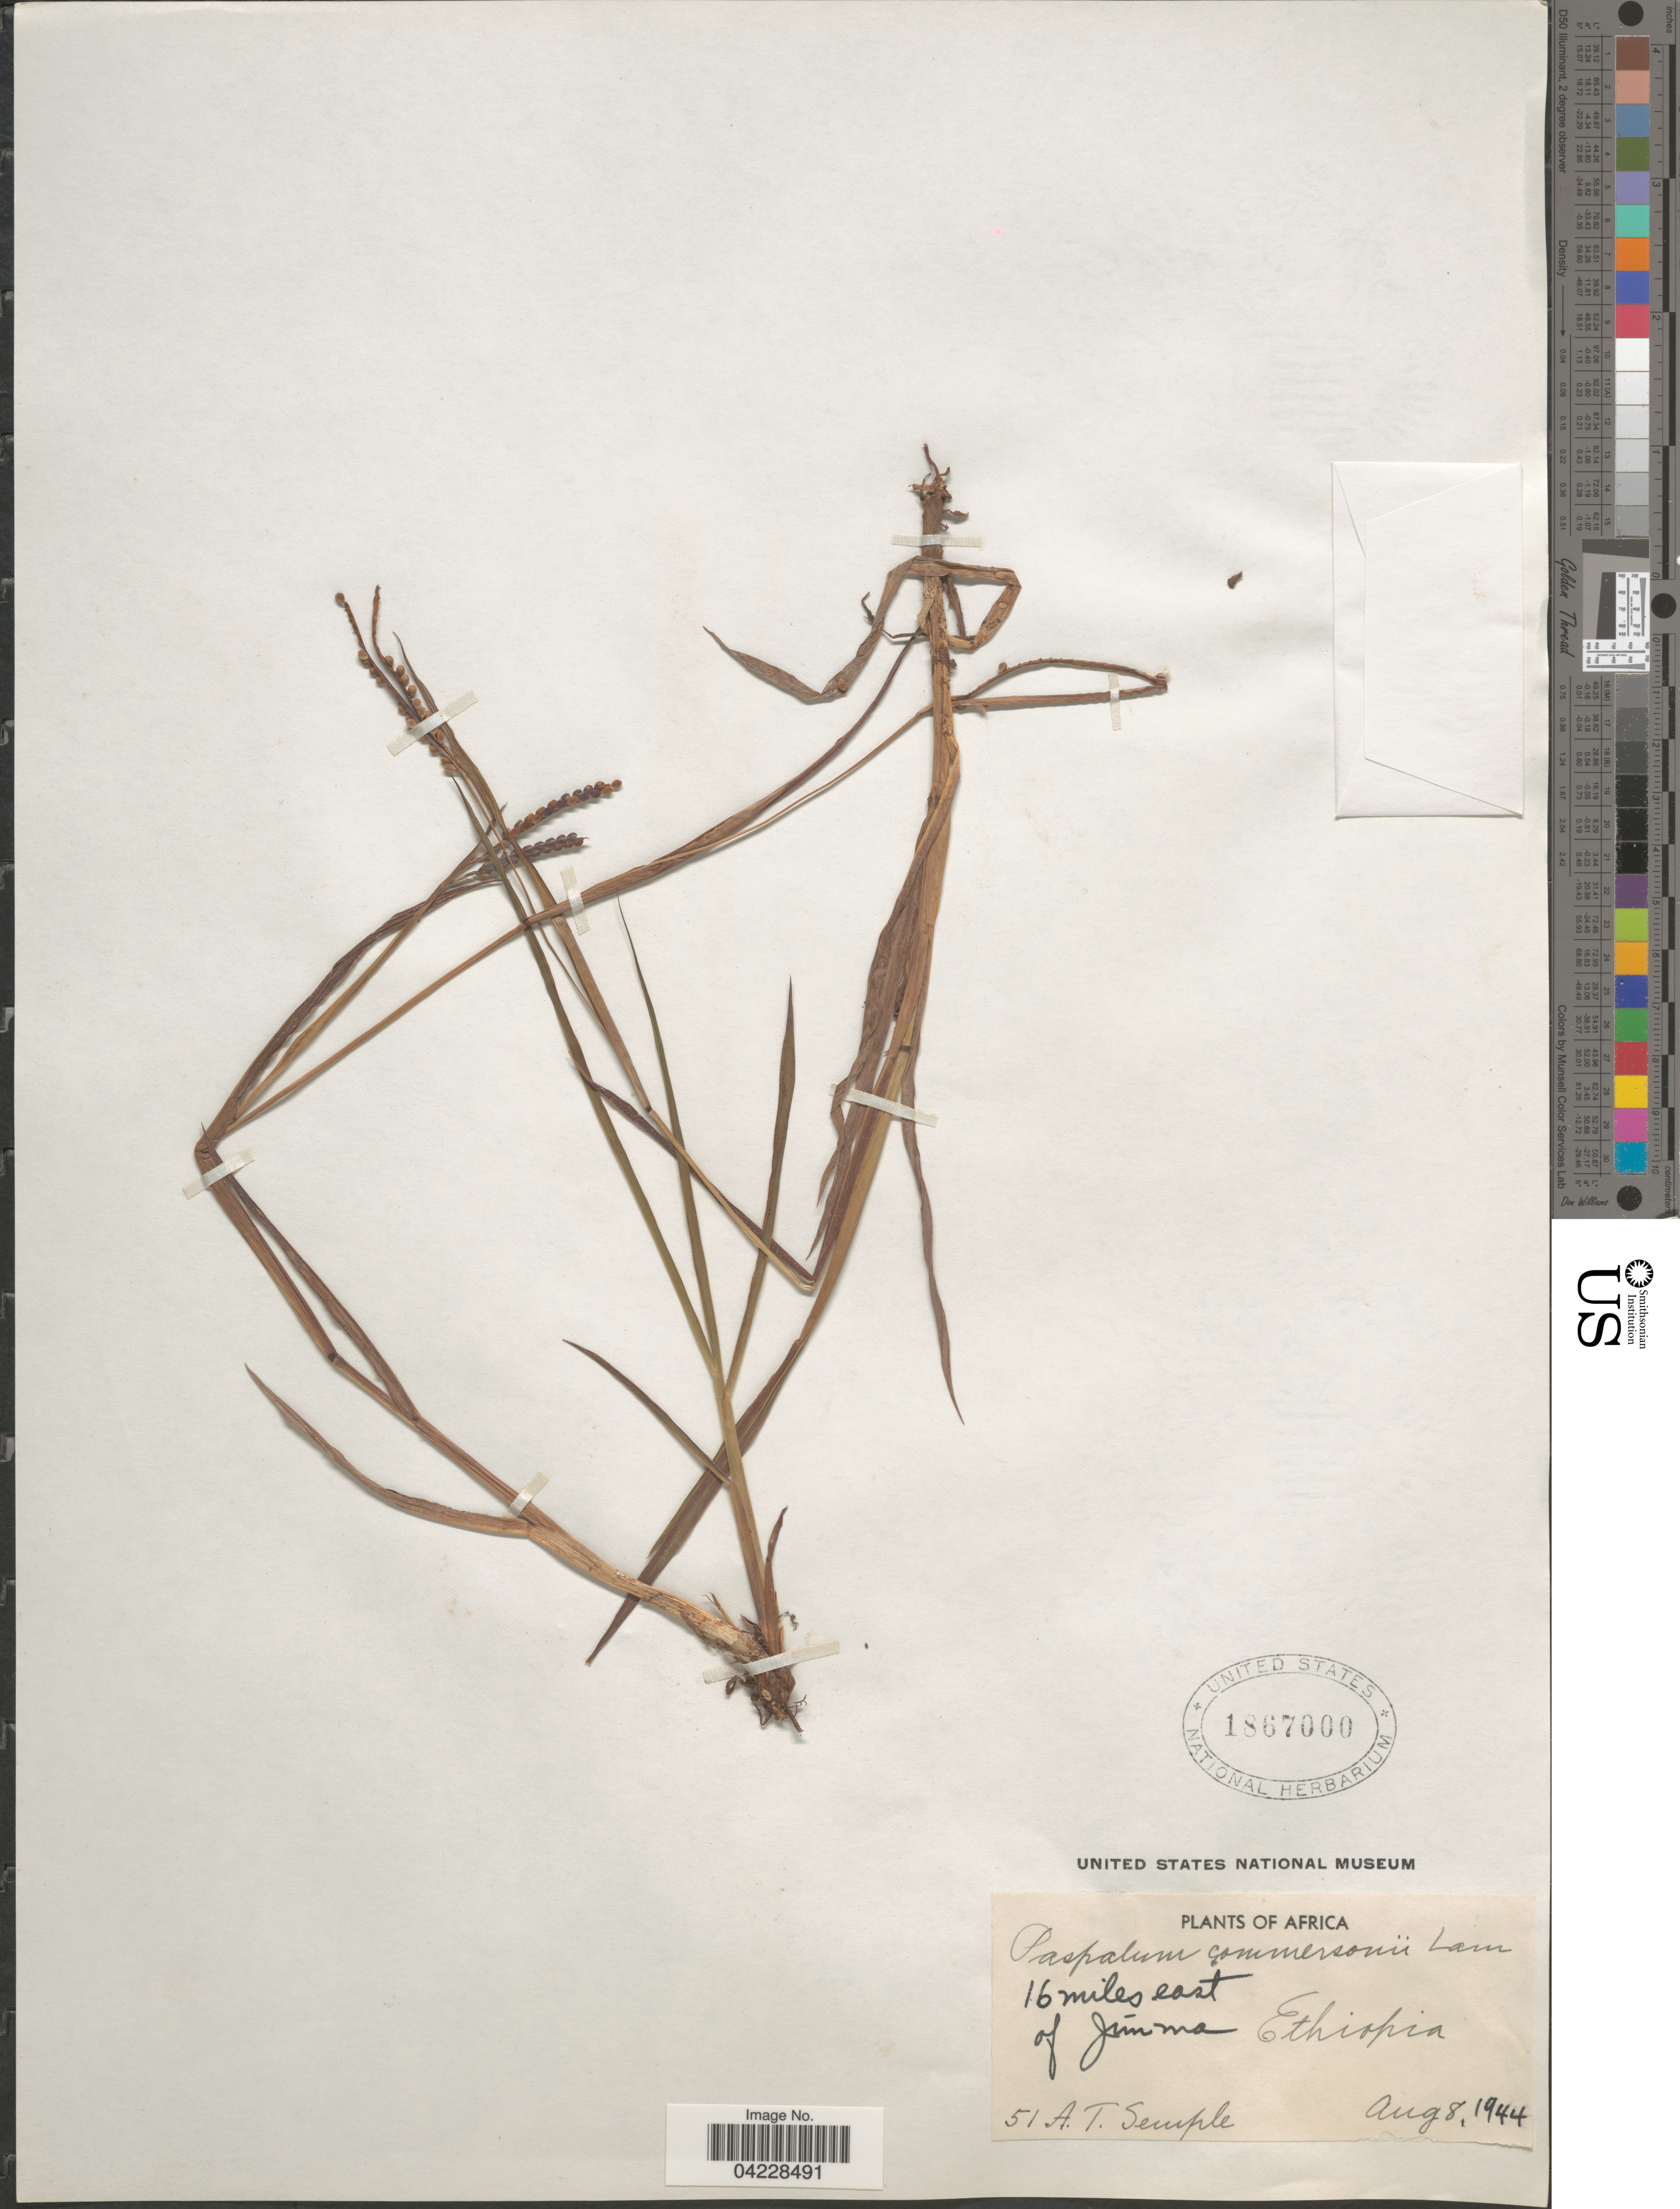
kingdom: Plantae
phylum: Tracheophyta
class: Liliopsida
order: Poales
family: Poaceae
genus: Paspalum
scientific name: Paspalum scrobiculatum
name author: L.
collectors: A. Semple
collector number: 51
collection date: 1944-08-08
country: Ethiopia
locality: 16 miles east of Jimma.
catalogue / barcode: US 1867000